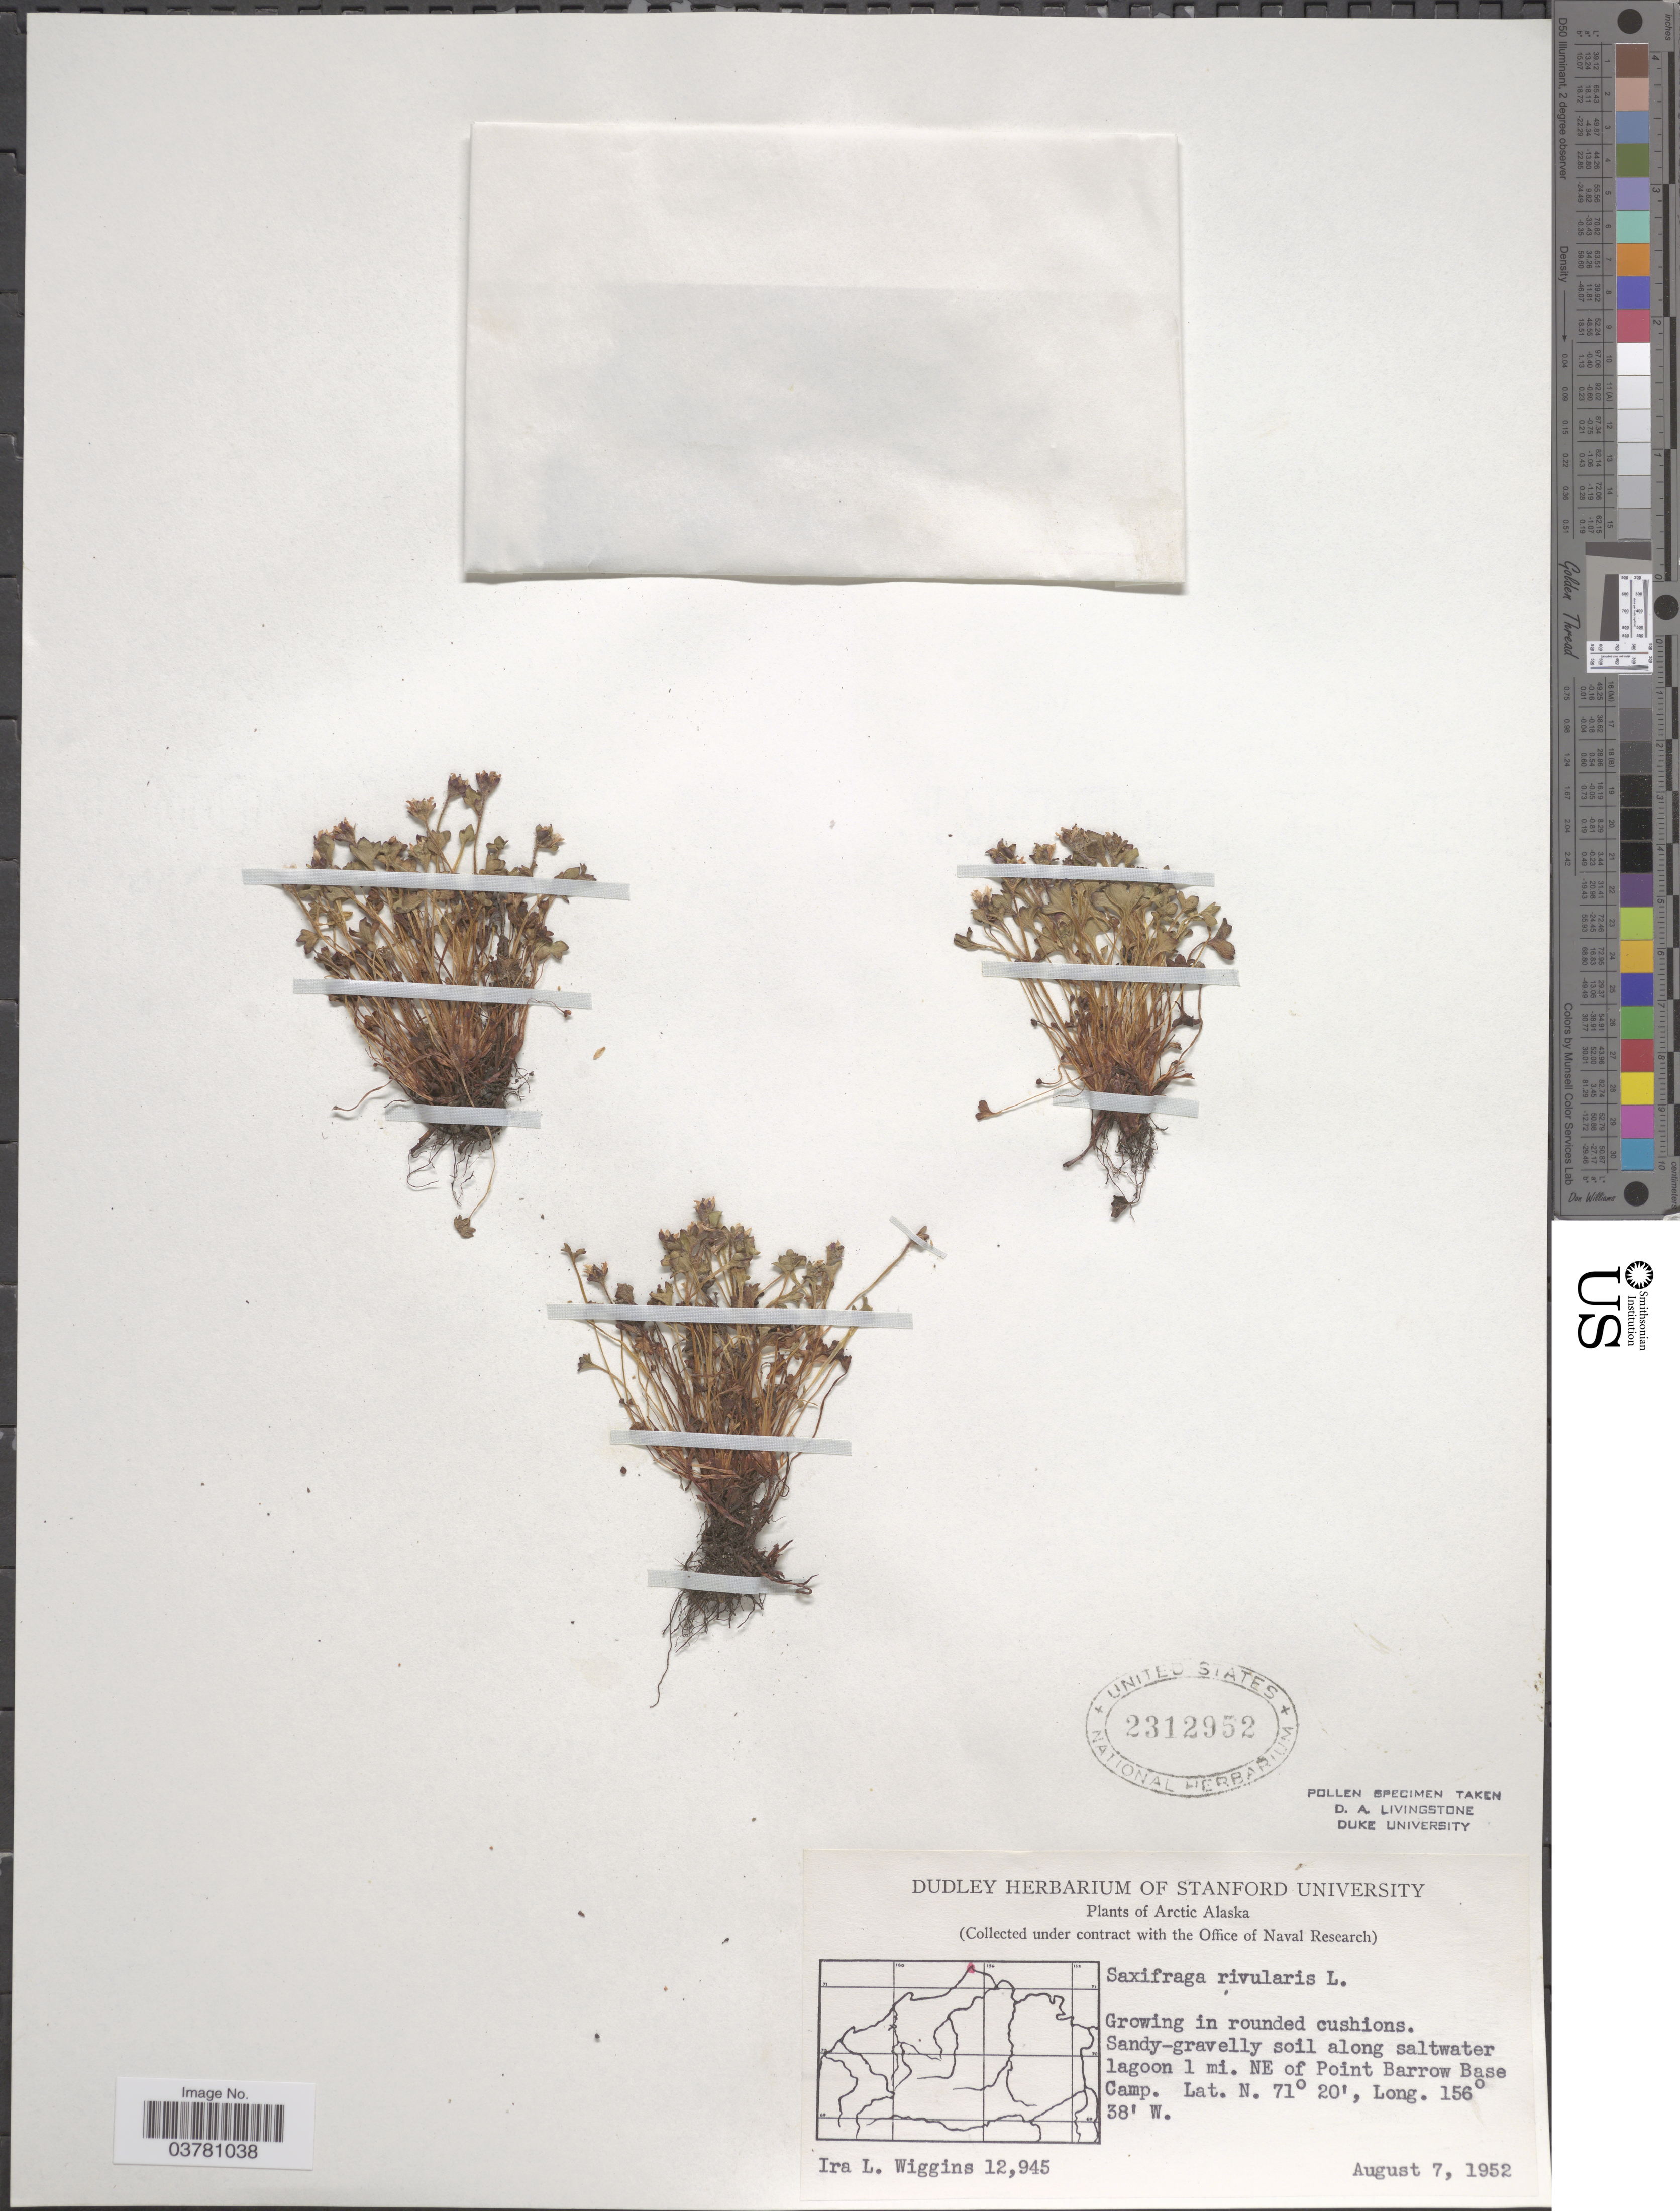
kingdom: Plantae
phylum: Tracheophyta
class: Magnoliopsida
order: Saxifragales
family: Saxifragaceae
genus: Saxifraga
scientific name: Saxifraga rivularis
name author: L.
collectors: I. L. Wiggins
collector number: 12945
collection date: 1952-08-07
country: United States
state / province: Alaska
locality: Arctic Alaska. Sandy-gravelly soil along saltwater lagoon 1 mi. NE of Point Barrow Base Camp.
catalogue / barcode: US 2312952